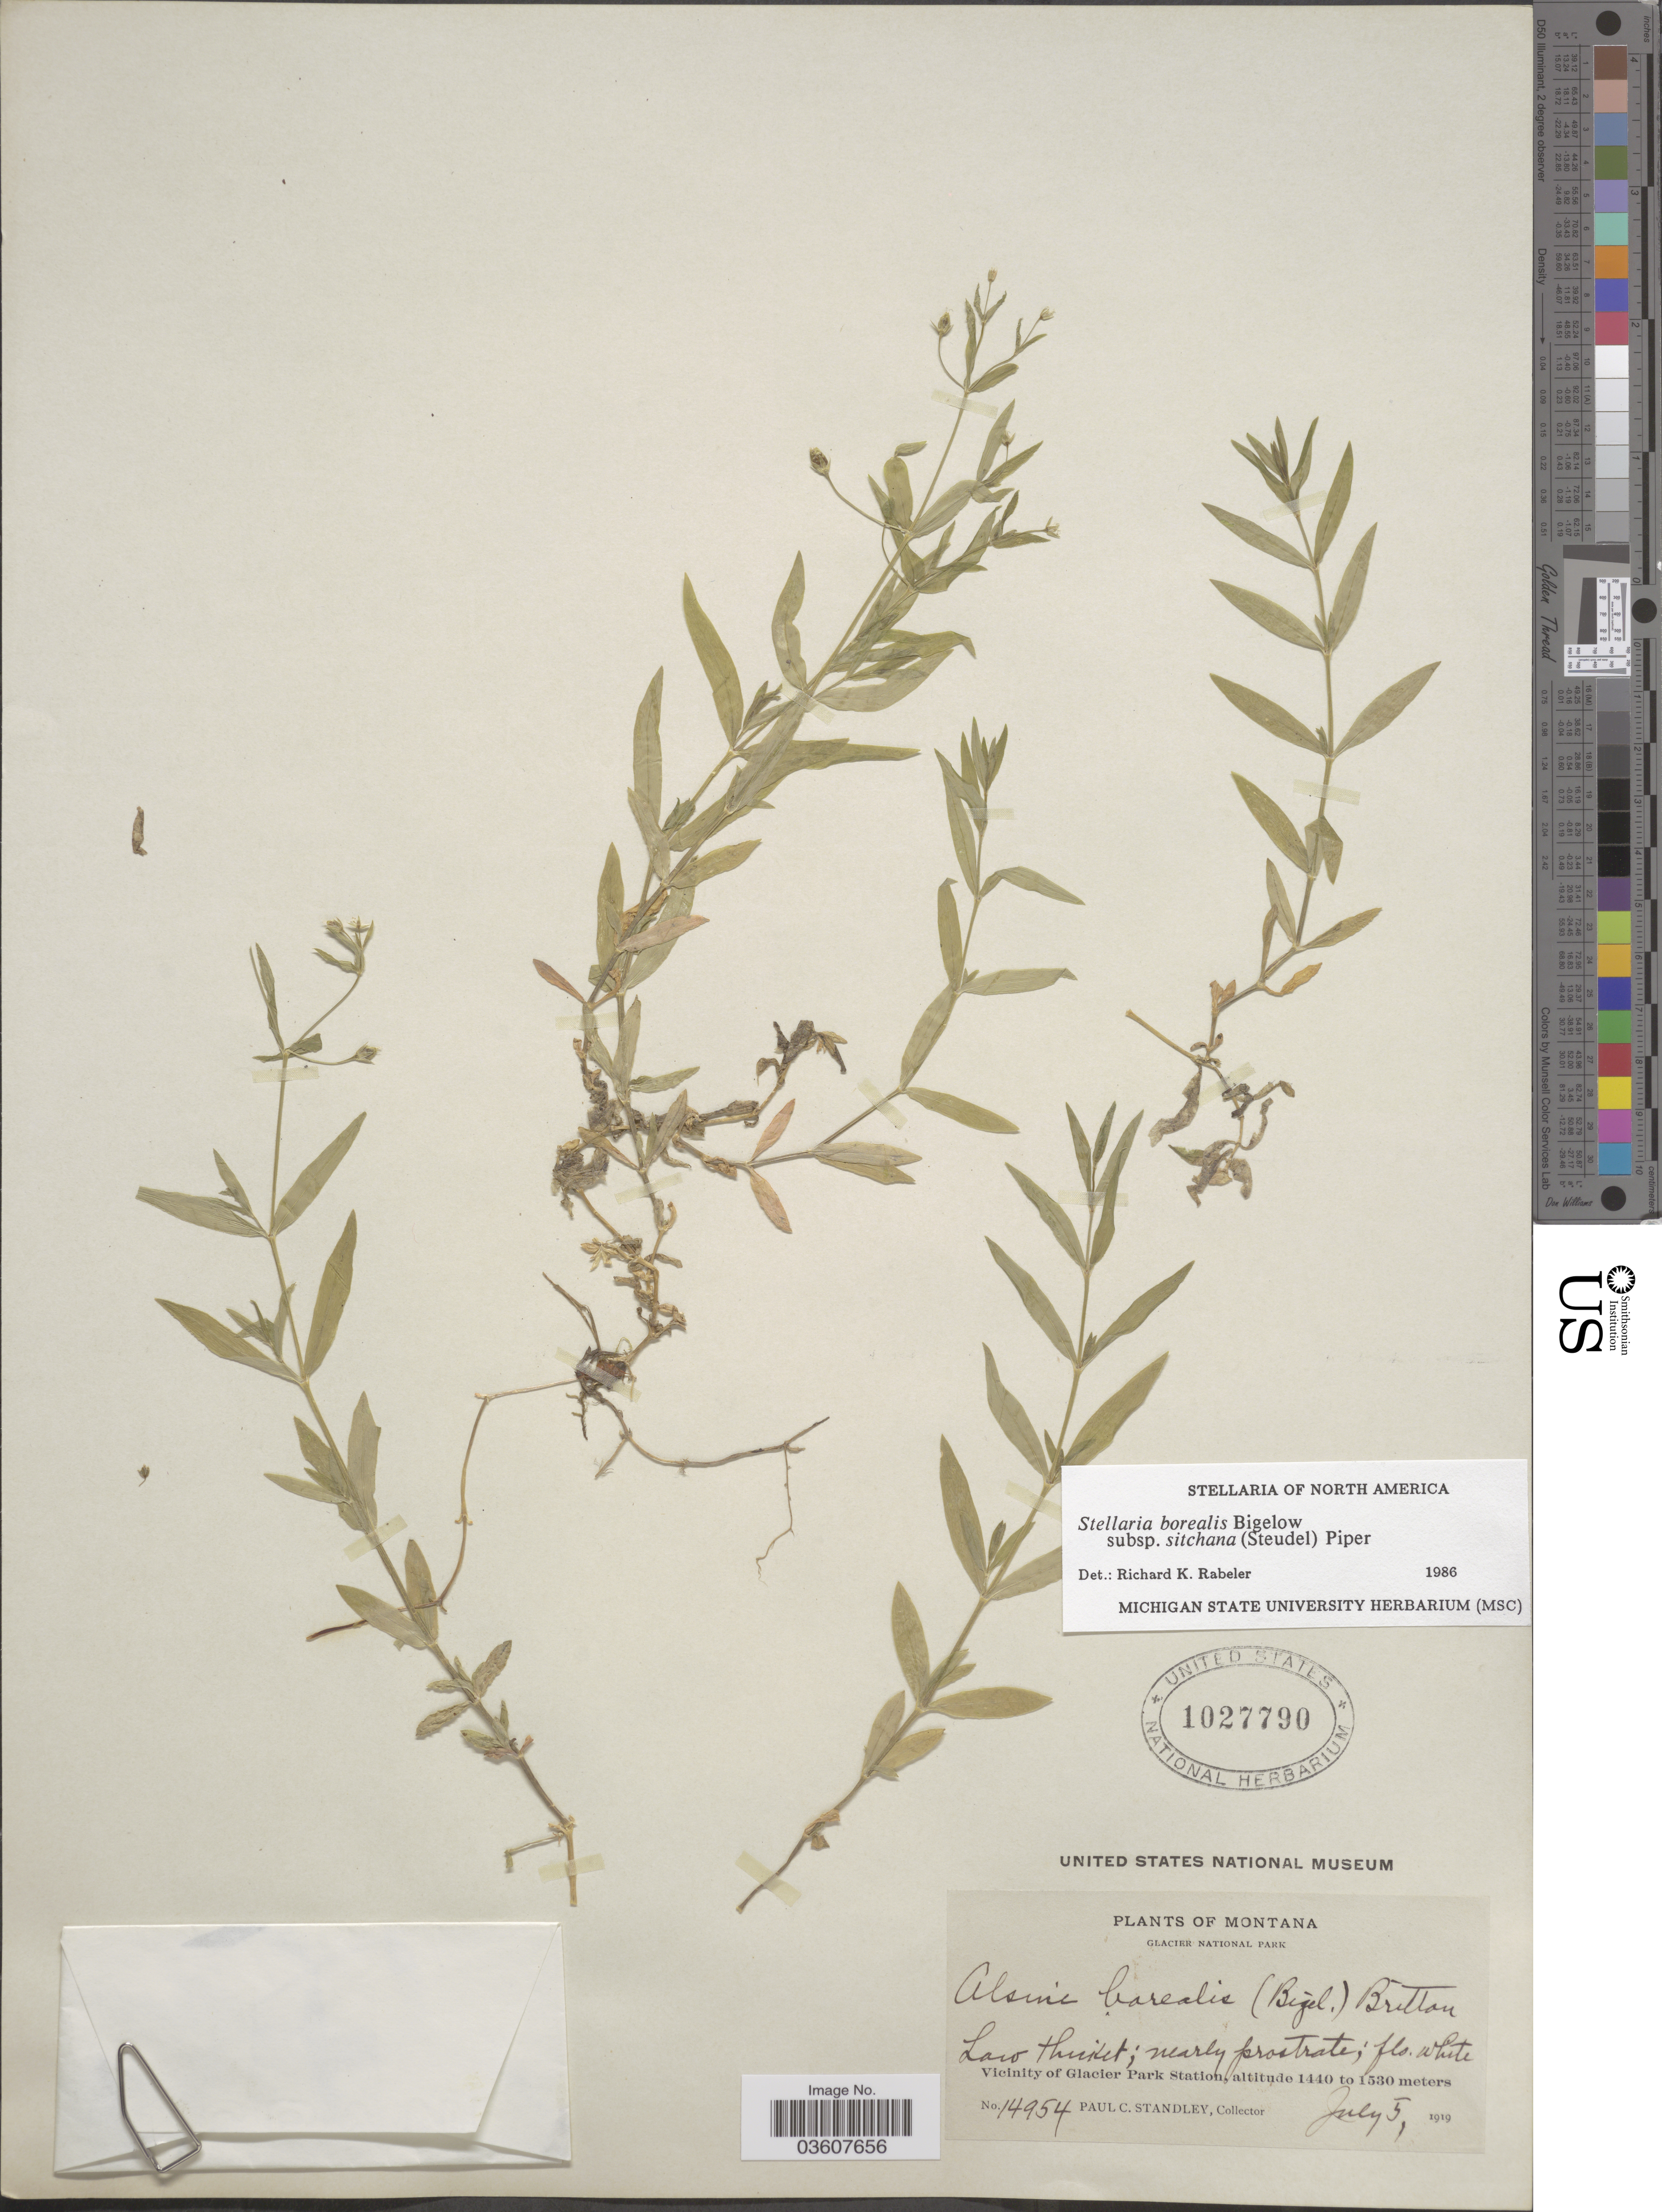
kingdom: Plantae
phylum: Tracheophyta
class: Magnoliopsida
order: Caryophyllales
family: Caryophyllaceae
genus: Stellaria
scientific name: Stellaria borealis subsp. sitchana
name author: (Steud.) Piper & Beattie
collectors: P. C. Standley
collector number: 14954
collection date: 1919-07-05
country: United States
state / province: Montana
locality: Glacier National Park. Vicinity of Glacier Park Station.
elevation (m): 1440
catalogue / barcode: US 1027790